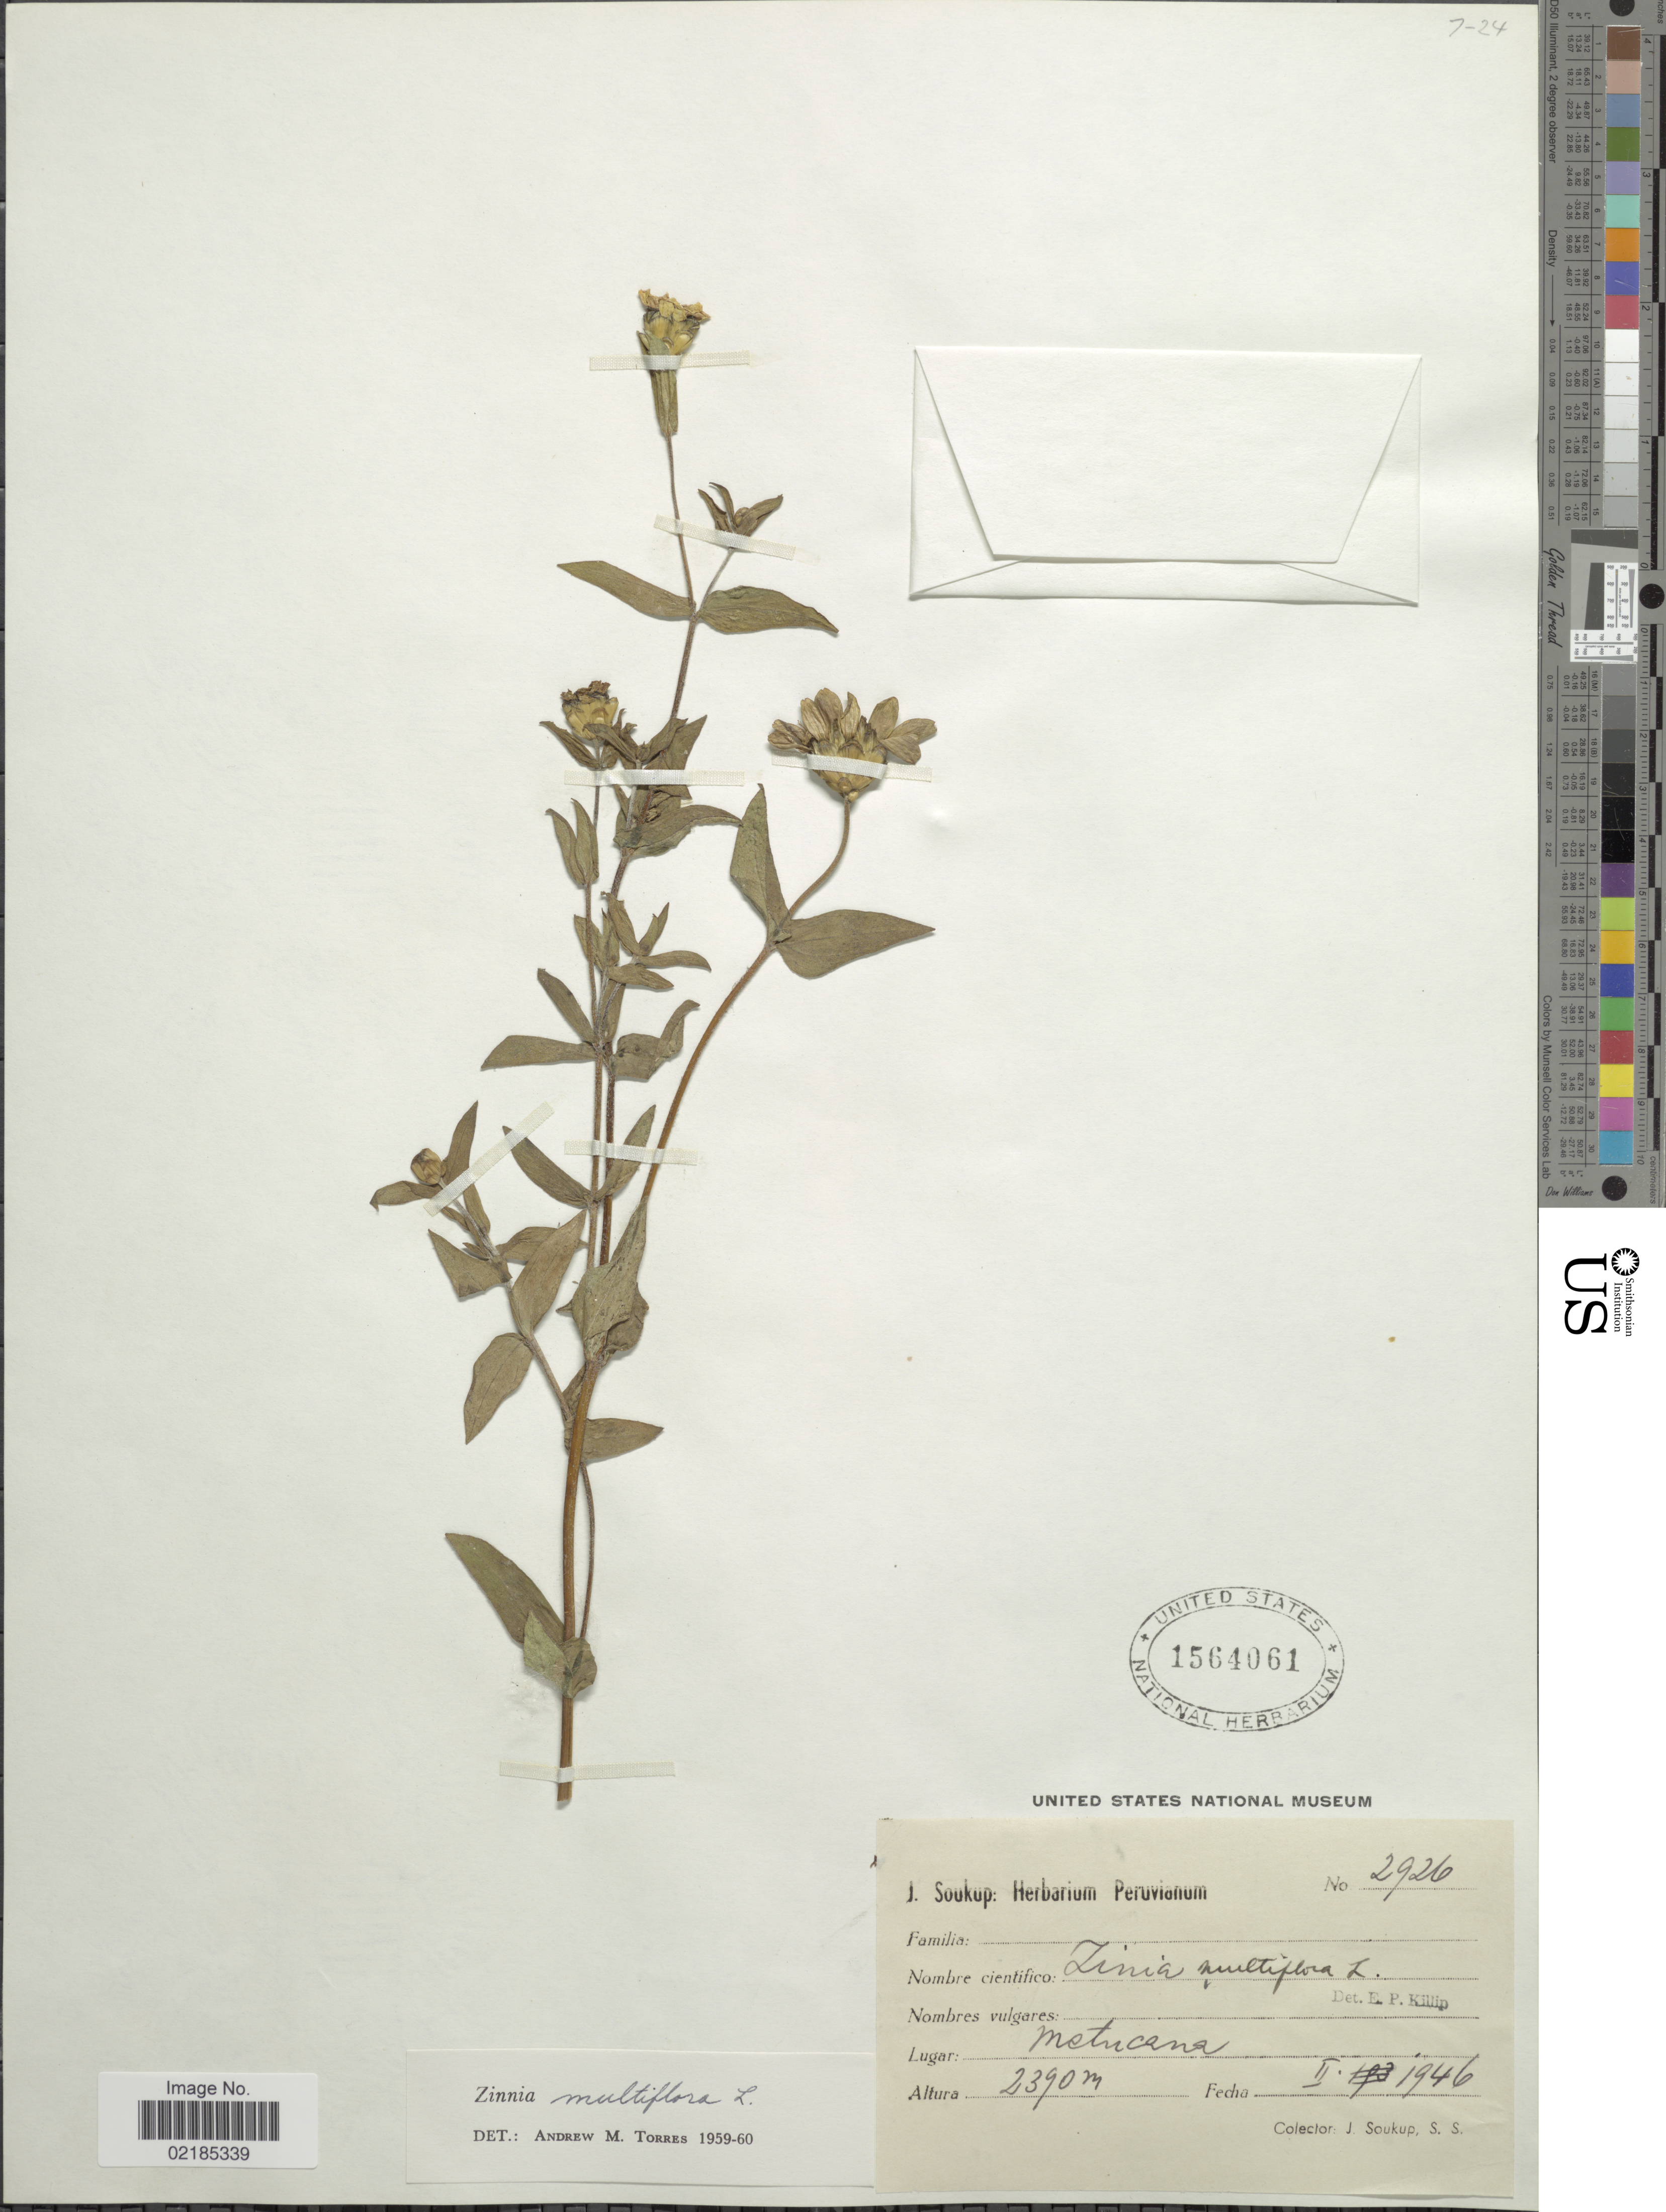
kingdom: Plantae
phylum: Tracheophyta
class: Magnoliopsida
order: Asterales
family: Asteraceae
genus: Zinnia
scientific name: Zinnia multiflora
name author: L.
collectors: J. Soukop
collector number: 2926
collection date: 1946-02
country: Peru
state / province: Lima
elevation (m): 2390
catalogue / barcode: US 1564061